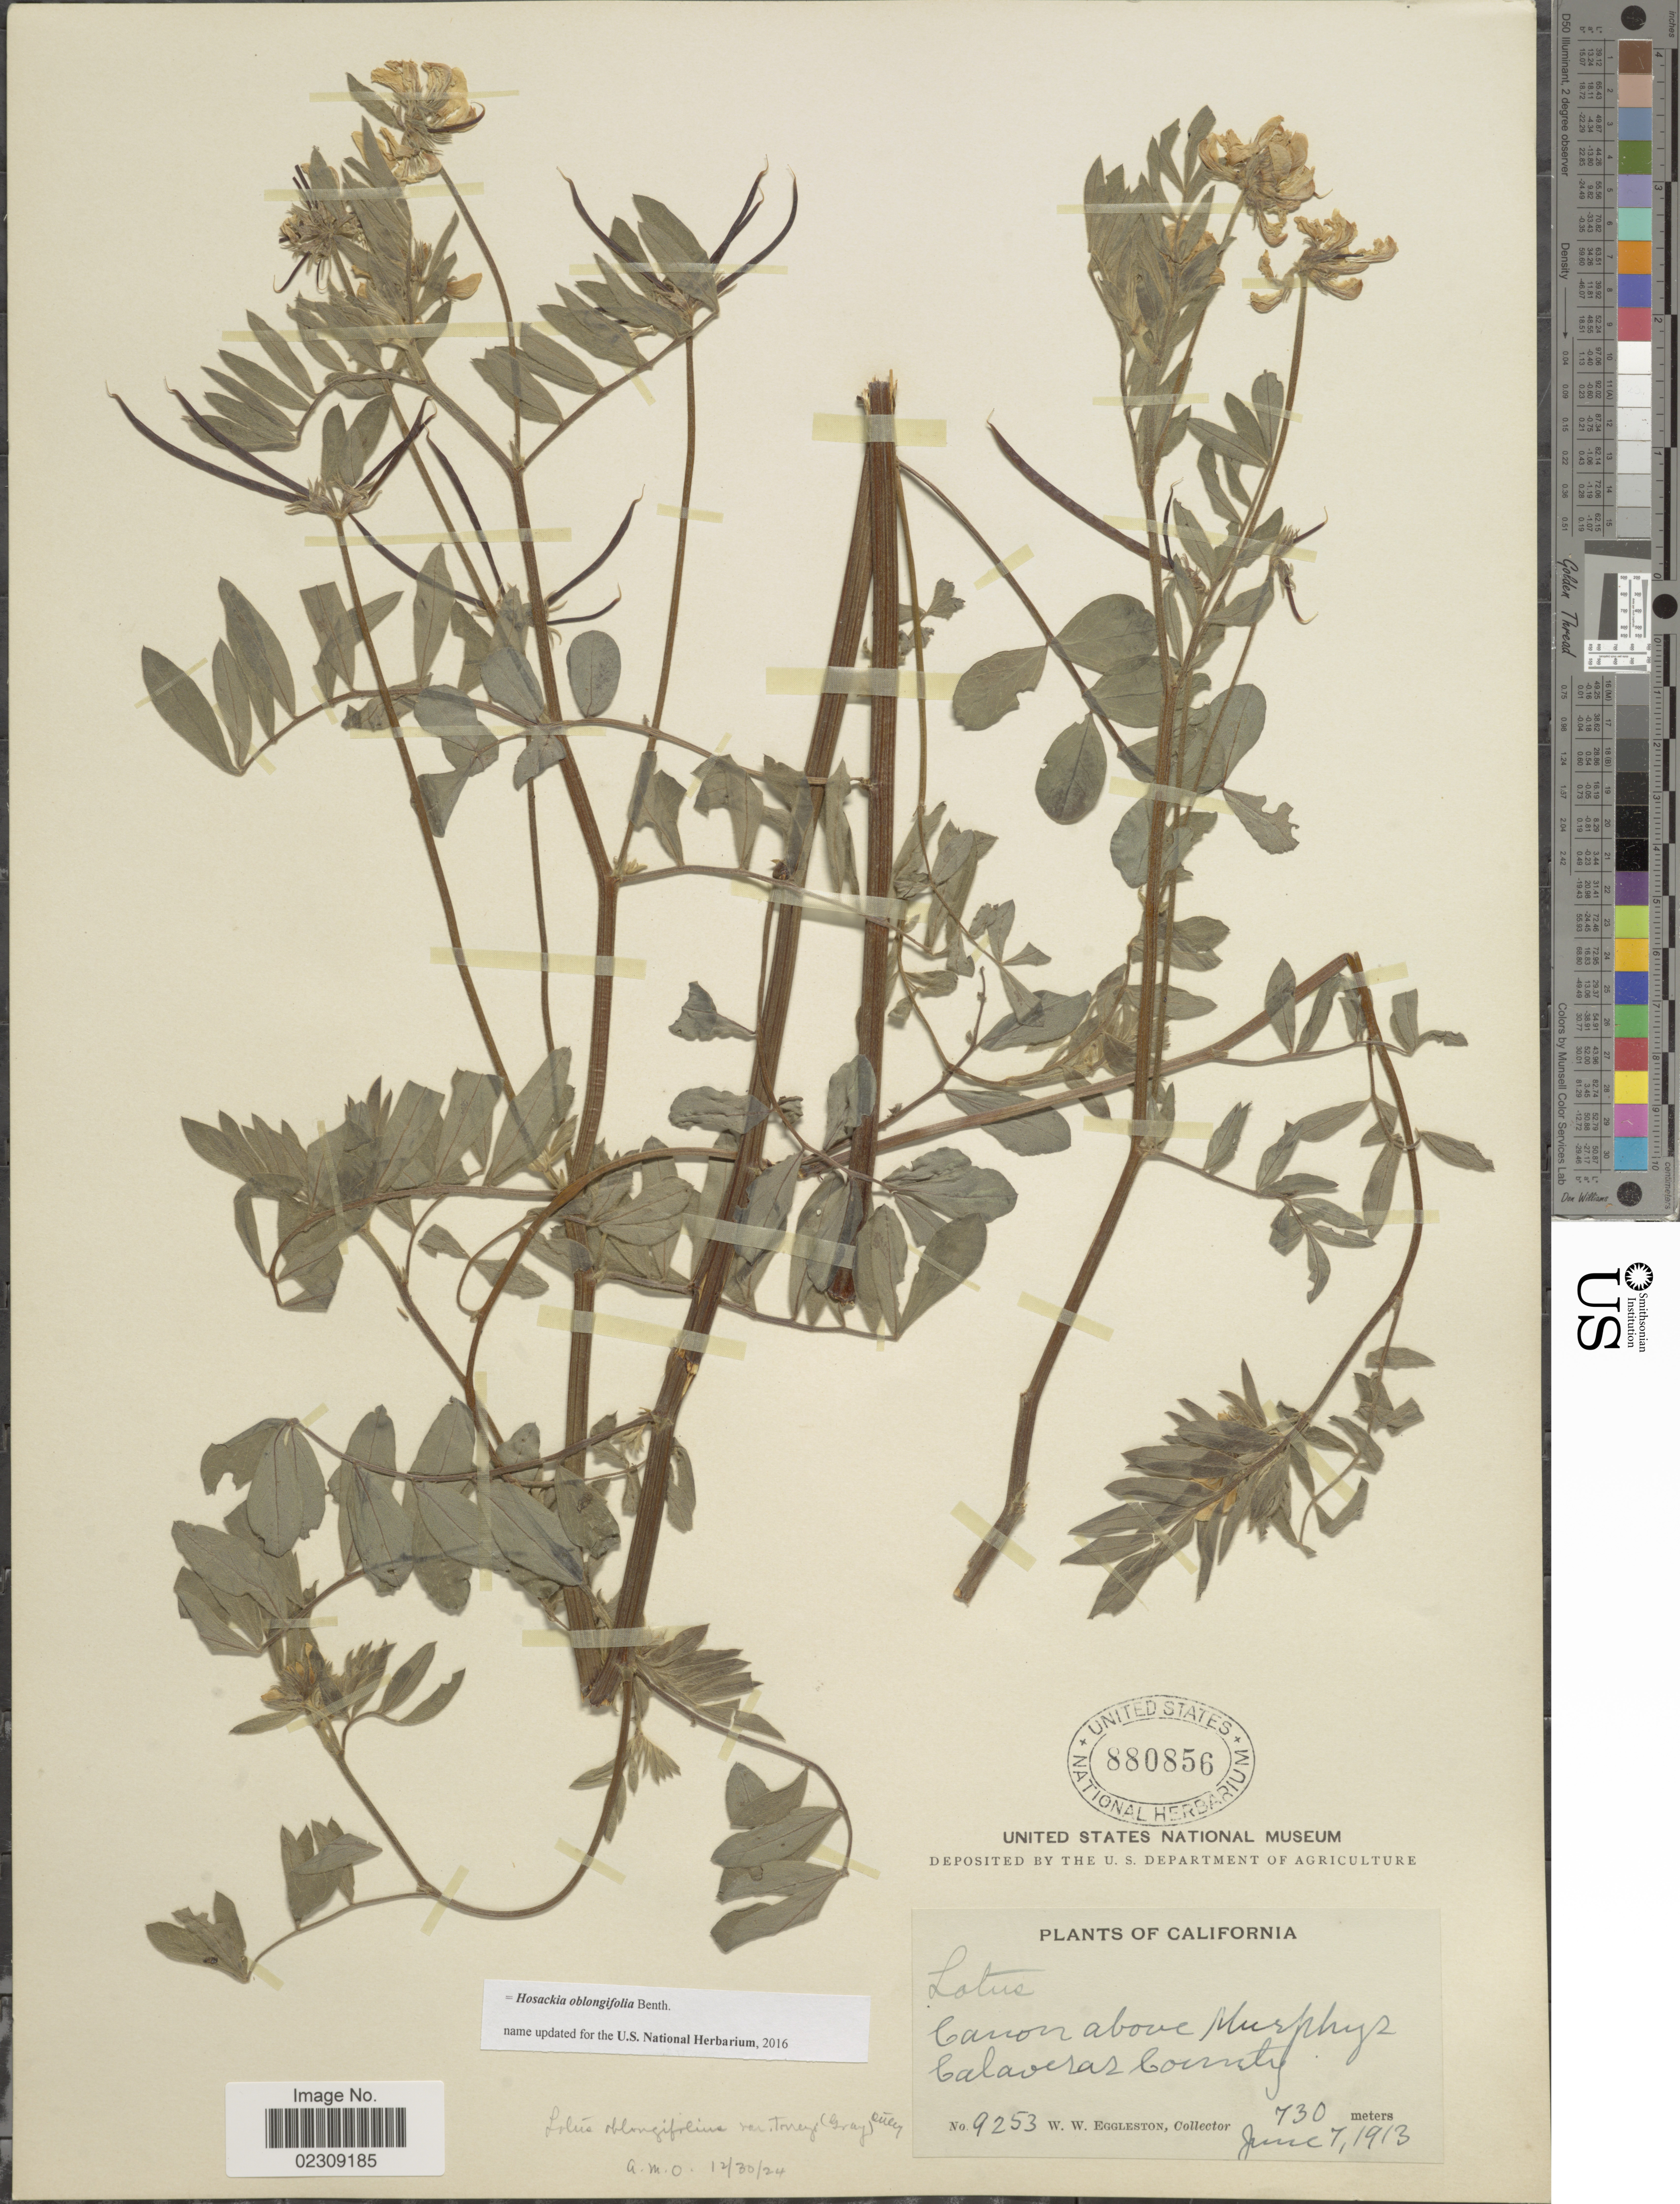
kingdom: Plantae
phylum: Tracheophyta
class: Magnoliopsida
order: Fabales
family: Fabaceae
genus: Hosackia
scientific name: Hosackia oblongifolia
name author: Benth.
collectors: W. W. Eggleston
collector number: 9253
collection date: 1913-06-07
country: United States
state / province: California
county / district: Calaveras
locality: Canon above Murphys Calaverar County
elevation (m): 730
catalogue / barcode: US 880856